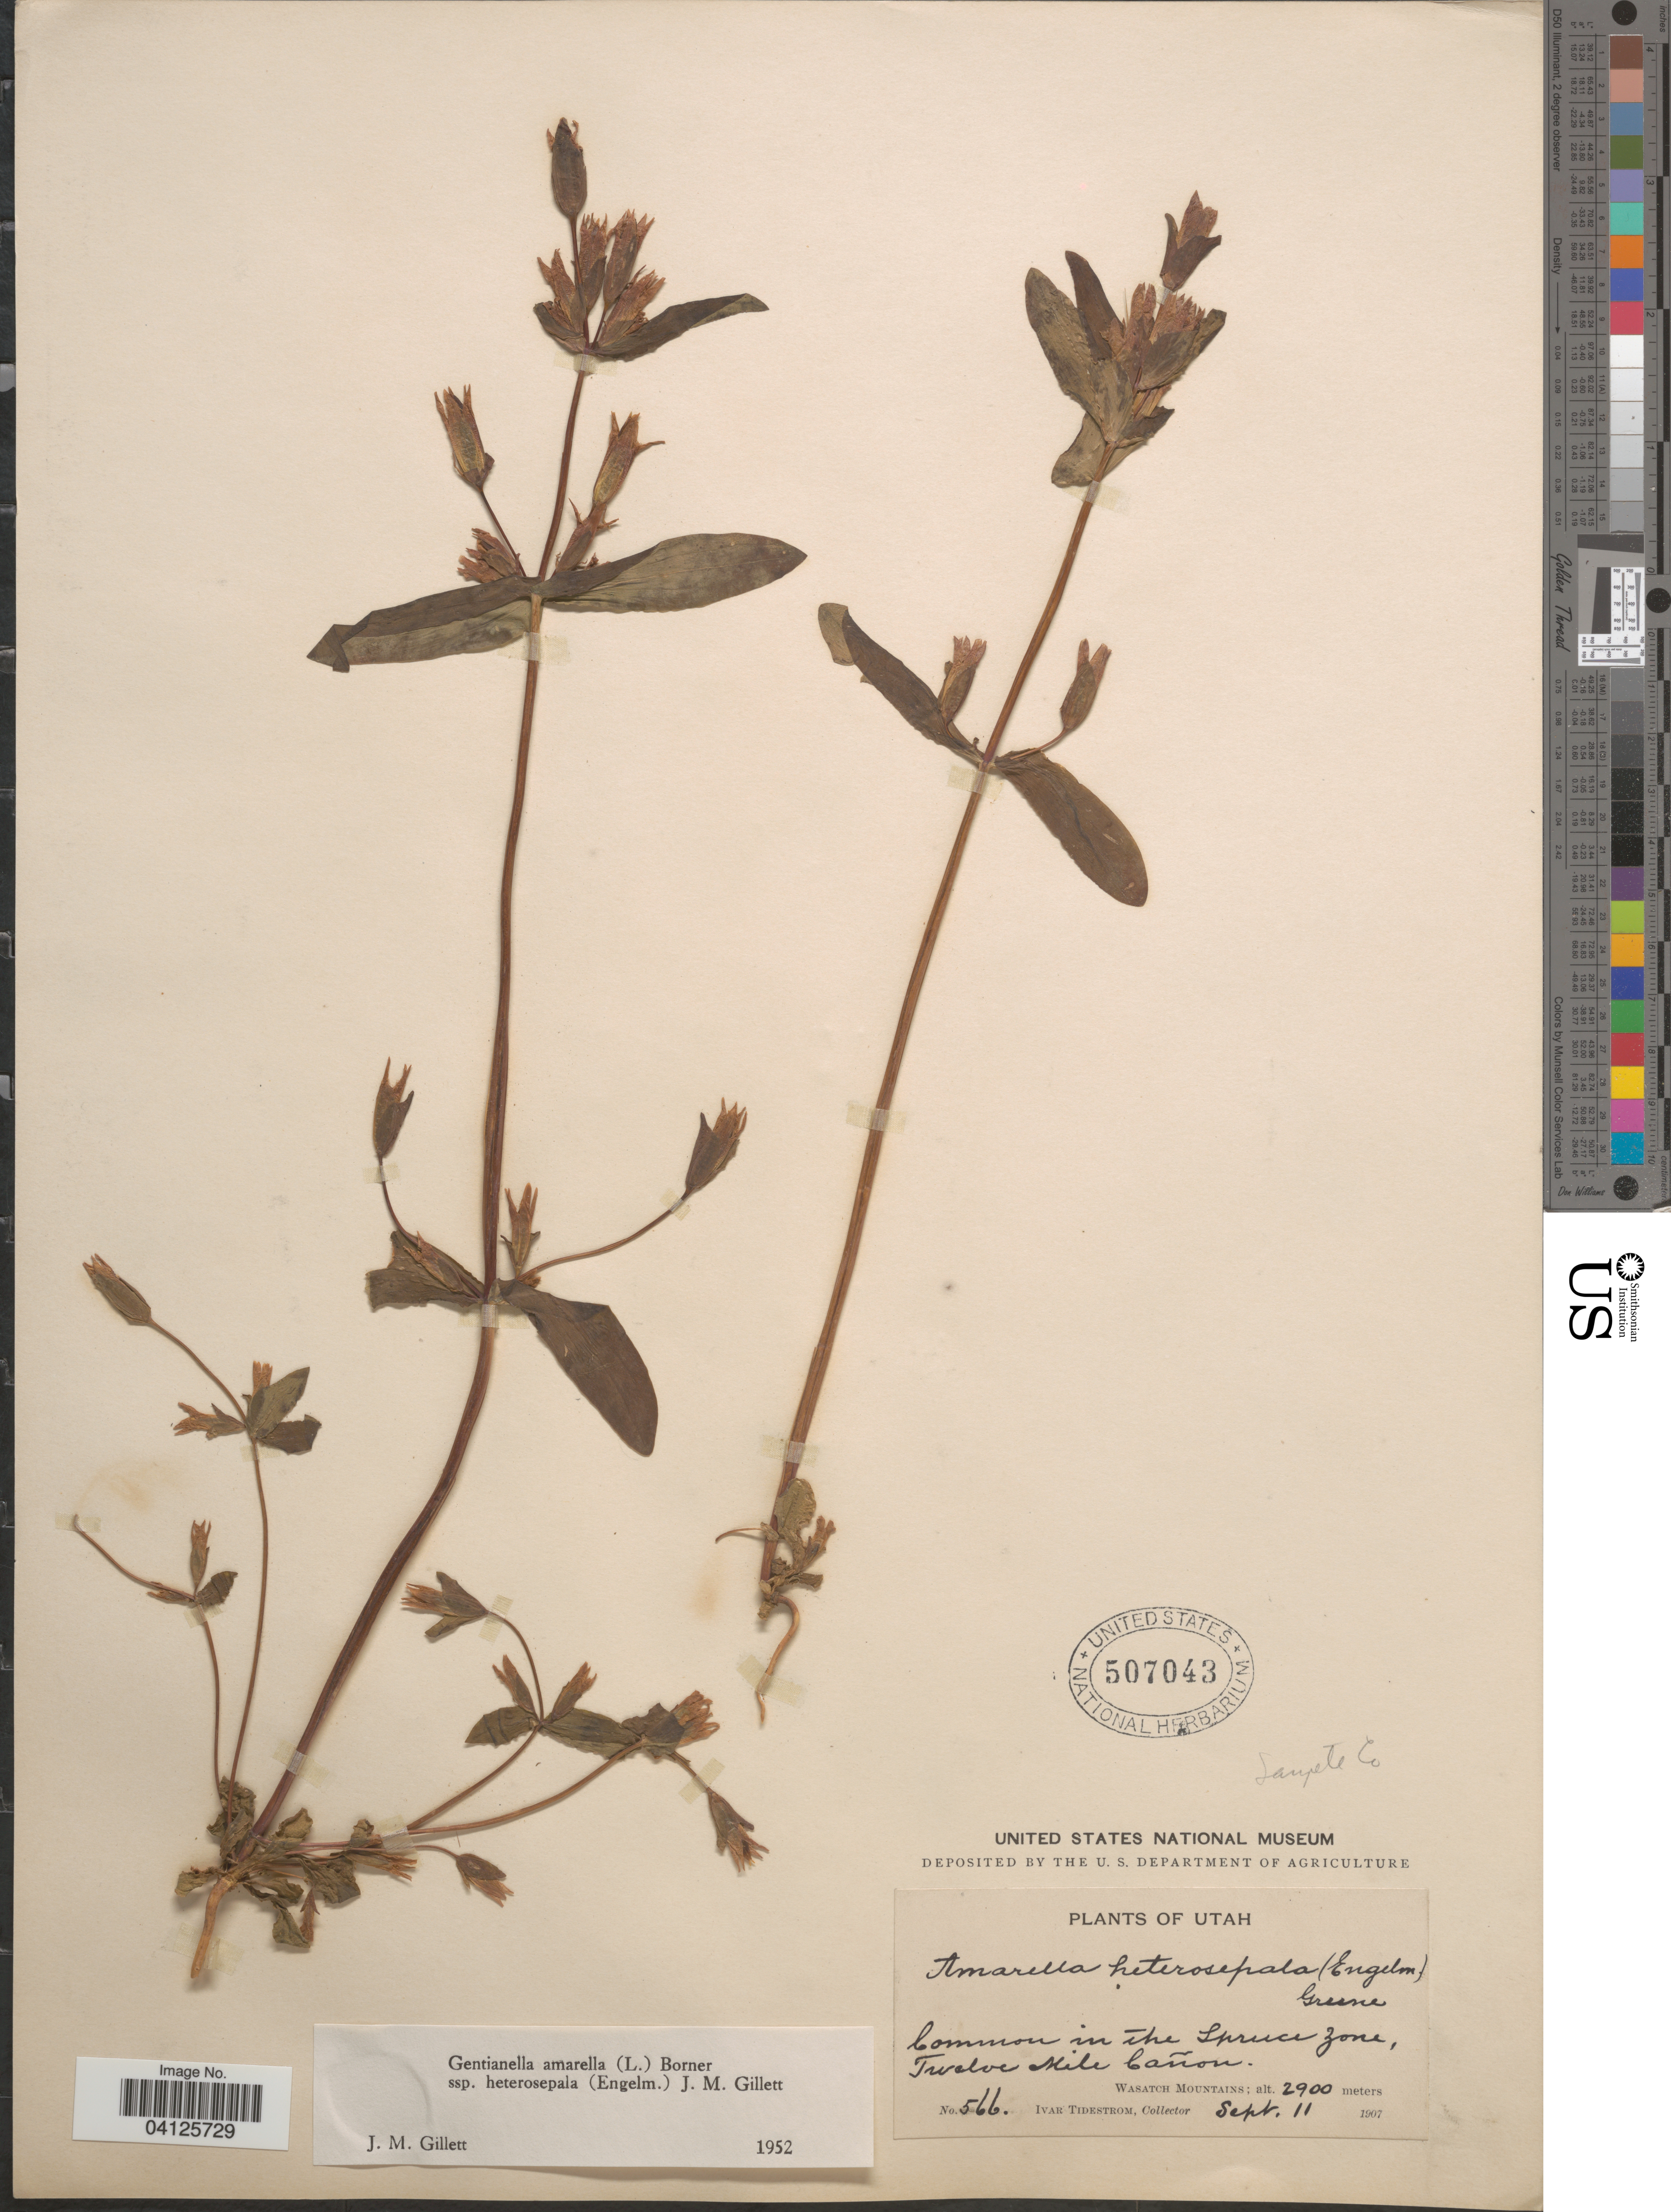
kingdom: Plantae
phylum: Tracheophyta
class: Magnoliopsida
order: Gentianales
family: Gentianaceae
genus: Gentianella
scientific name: Gentianella amarella subsp. heterosepala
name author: (Engelm.) J.M. Gillet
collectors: I. F. Tidestrom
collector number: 566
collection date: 1907-09-11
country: United States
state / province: Utah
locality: Common inn the Spruce Zone, Twelve Mile Cañon. Wasatch Mountains. Sanpete Co.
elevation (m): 2900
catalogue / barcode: US 507043